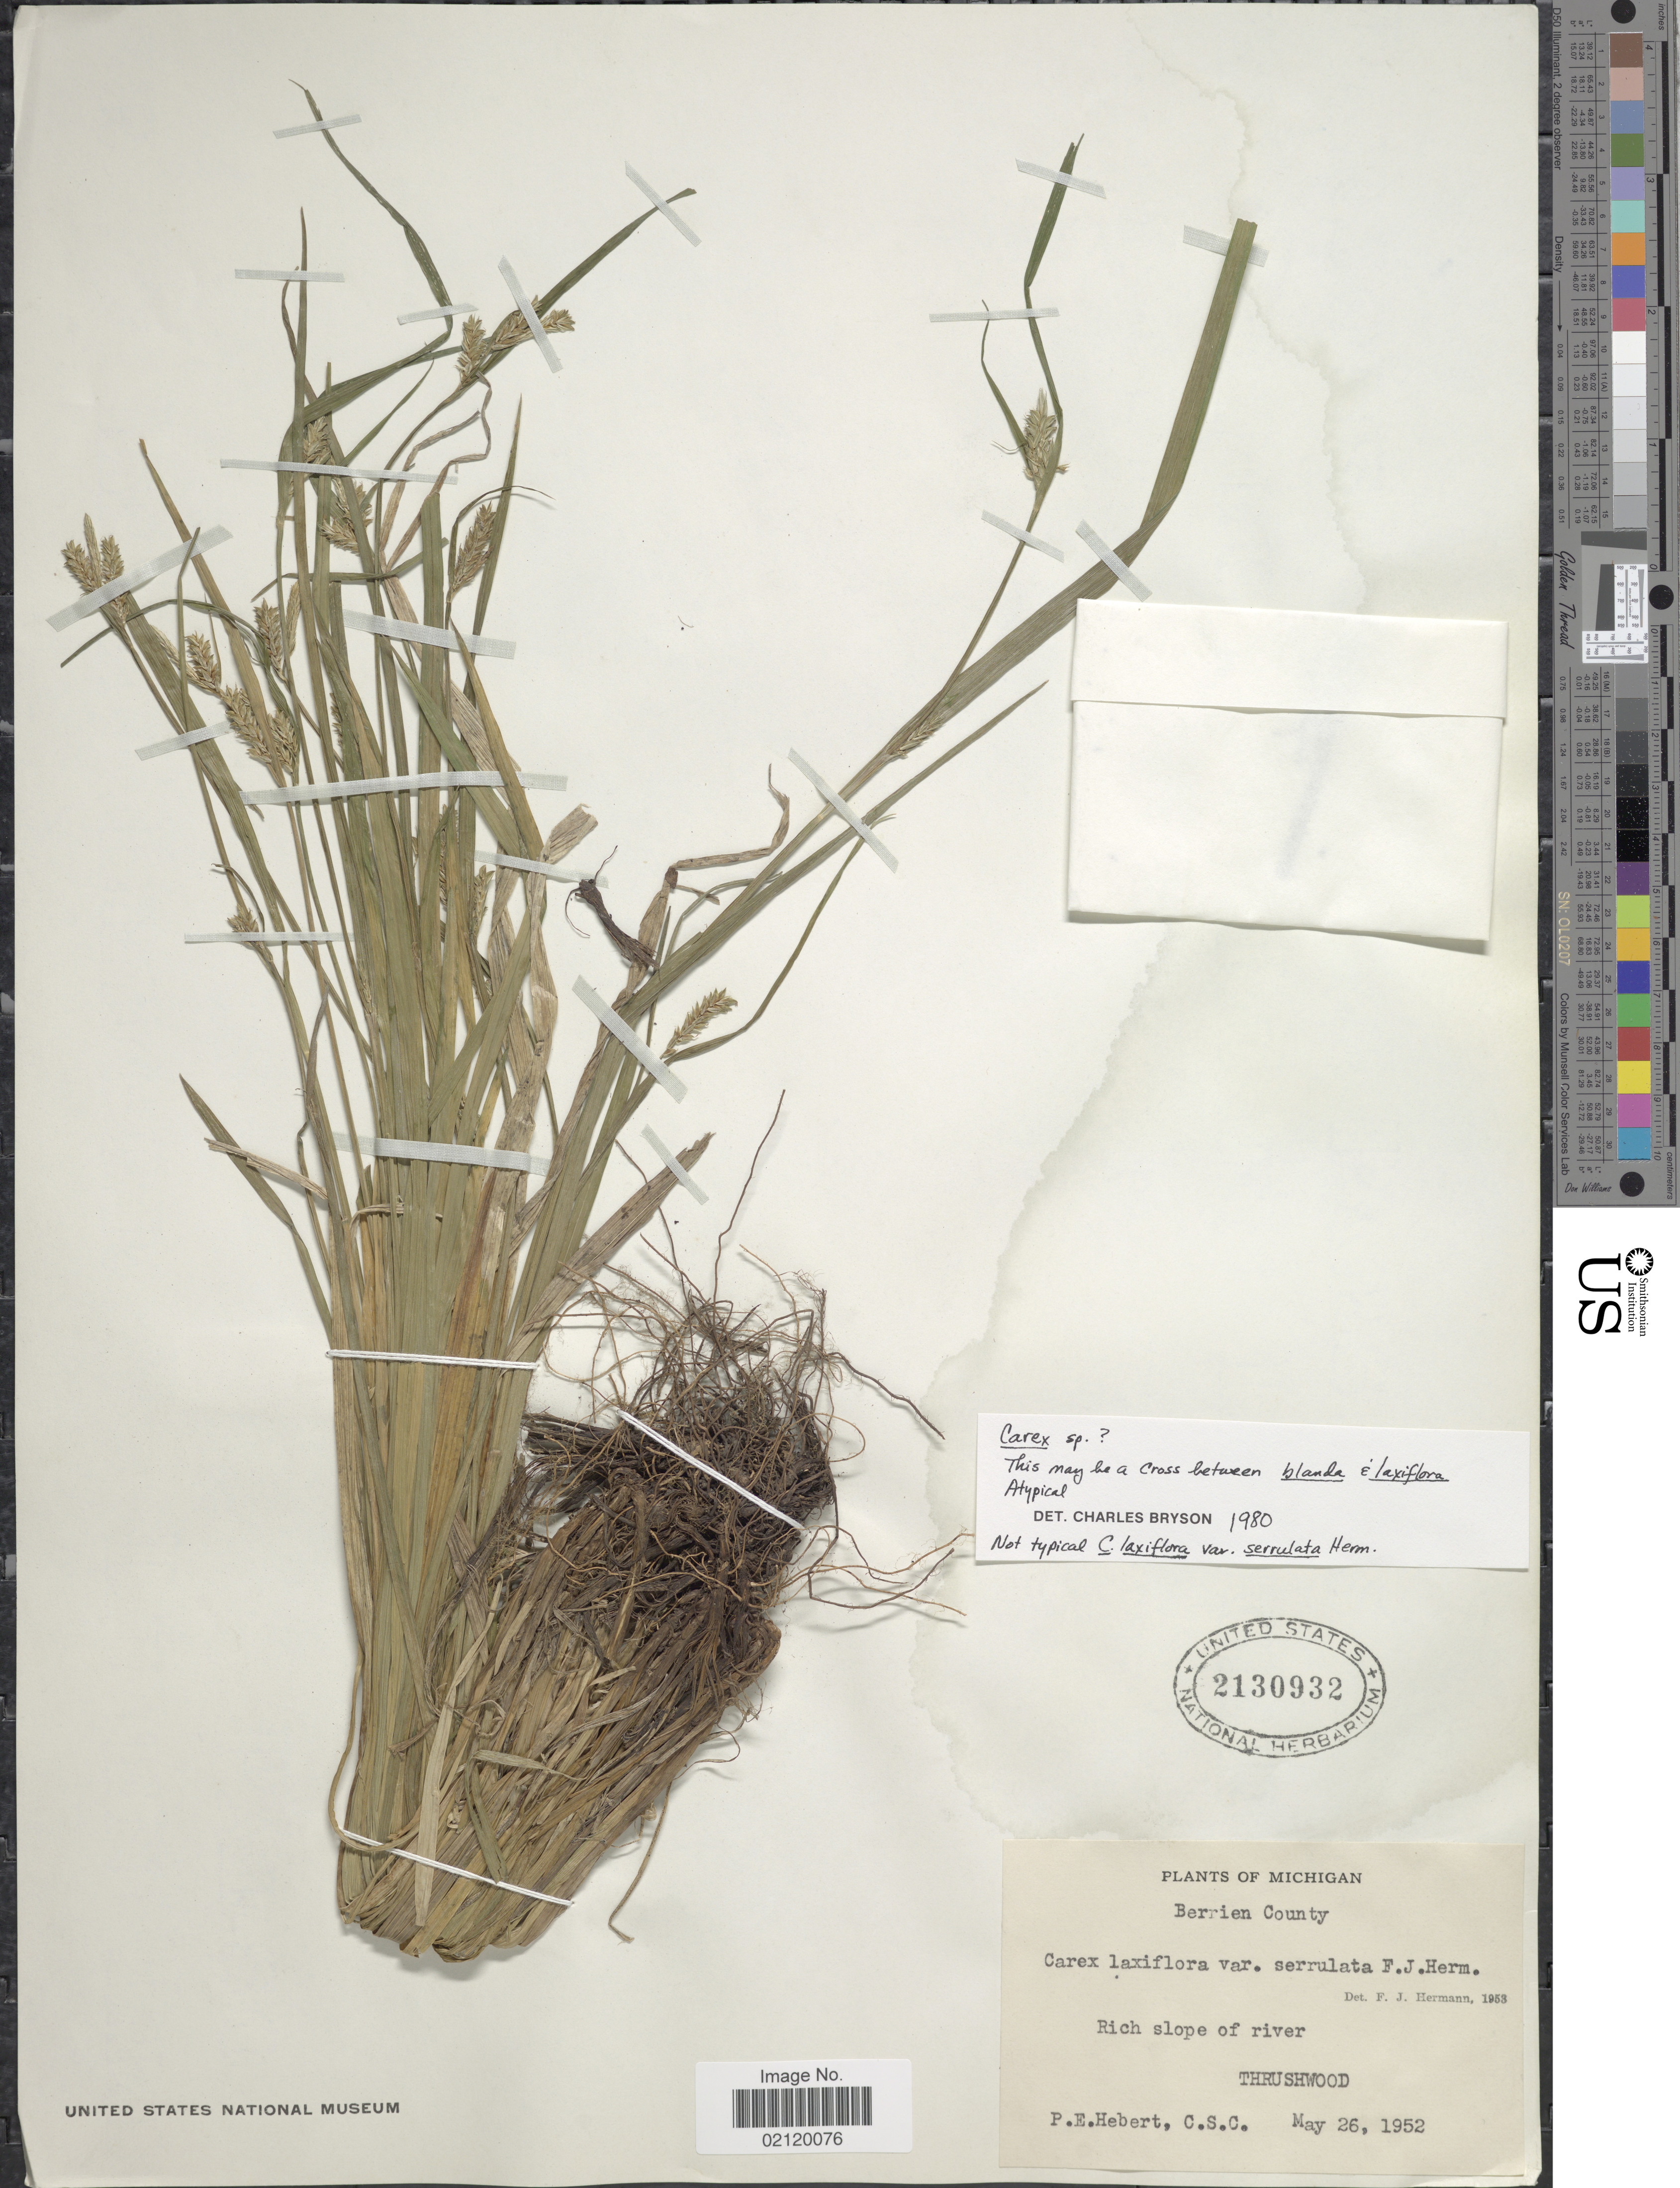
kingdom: Plantae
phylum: Tracheophyta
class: Liliopsida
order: Poales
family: Cyperaceae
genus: Carex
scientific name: Carex laxiflora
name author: Lam.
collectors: P. Hebert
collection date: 1952-05-26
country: United States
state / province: Michigan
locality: Berrien County. Rich slope of river. Thrushwood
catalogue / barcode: US 2130932